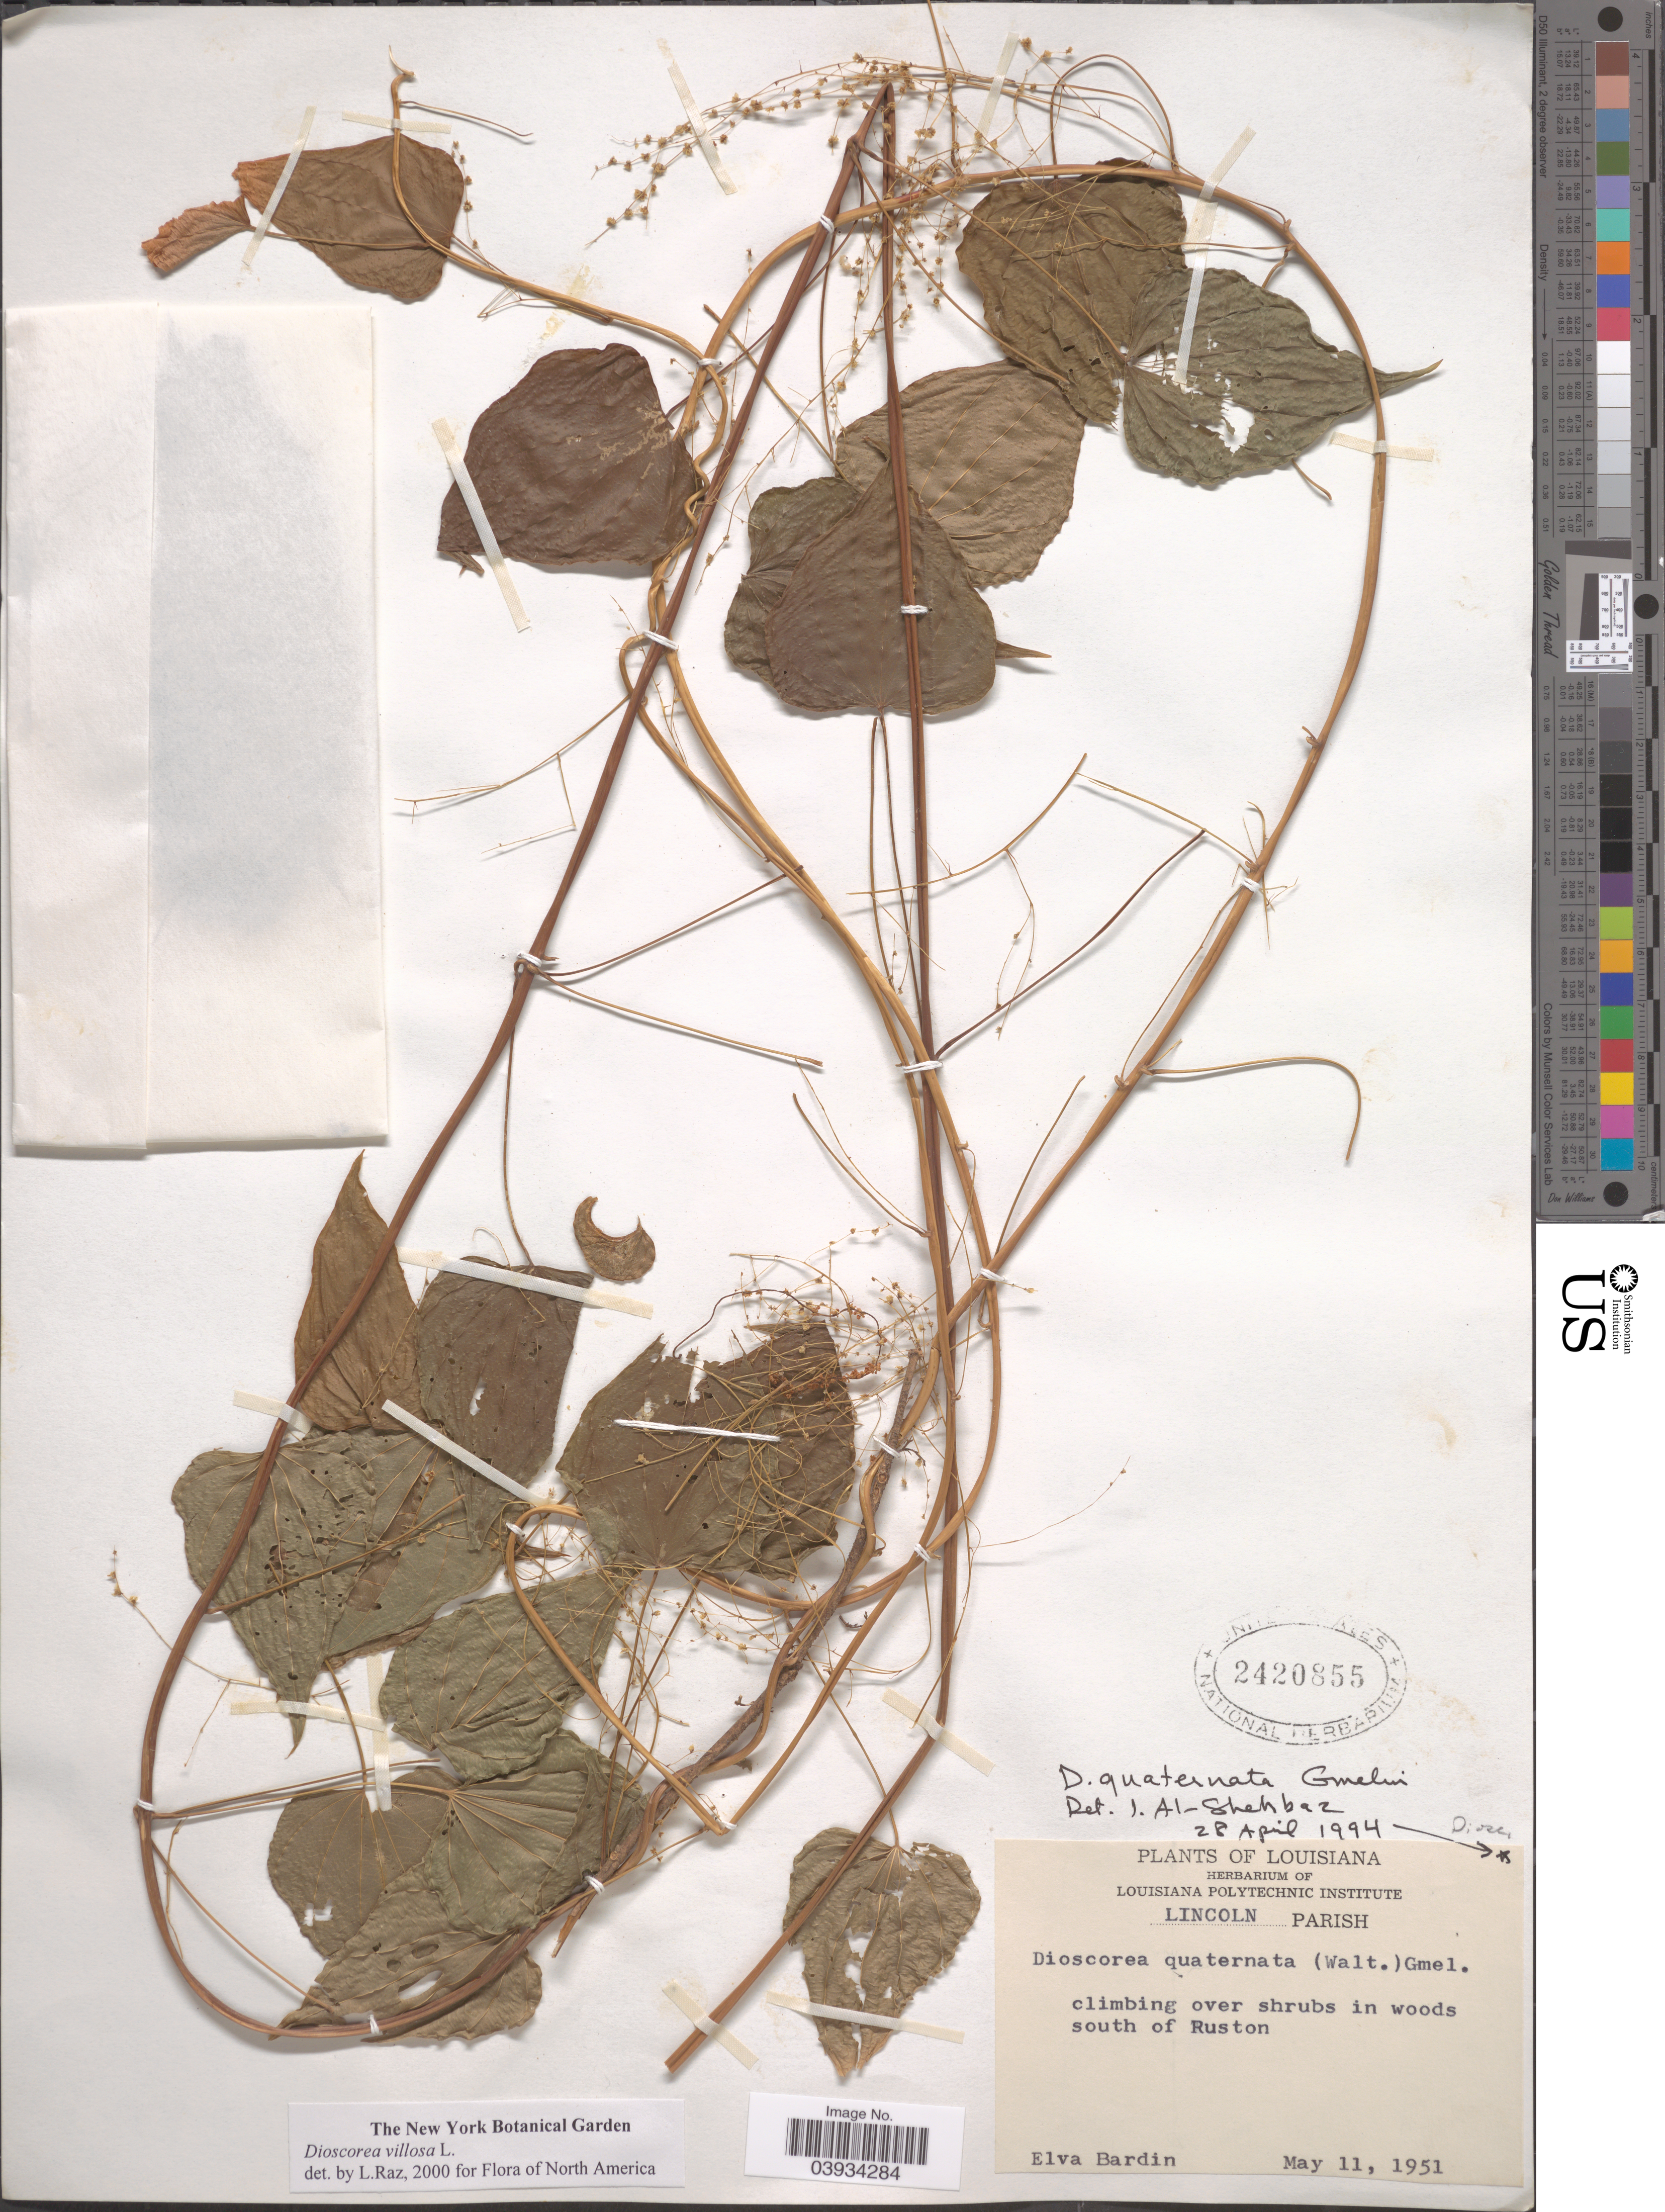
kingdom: Plantae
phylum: Tracheophyta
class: Liliopsida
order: Dioscoreales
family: Dioscoreaceae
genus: Dioscorea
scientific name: Dioscorea villosa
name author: L.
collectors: E. Bardin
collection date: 1951-05-11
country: United States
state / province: Louisiana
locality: Lincoln Parish. In woods south of Ruston.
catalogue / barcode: US 2420855